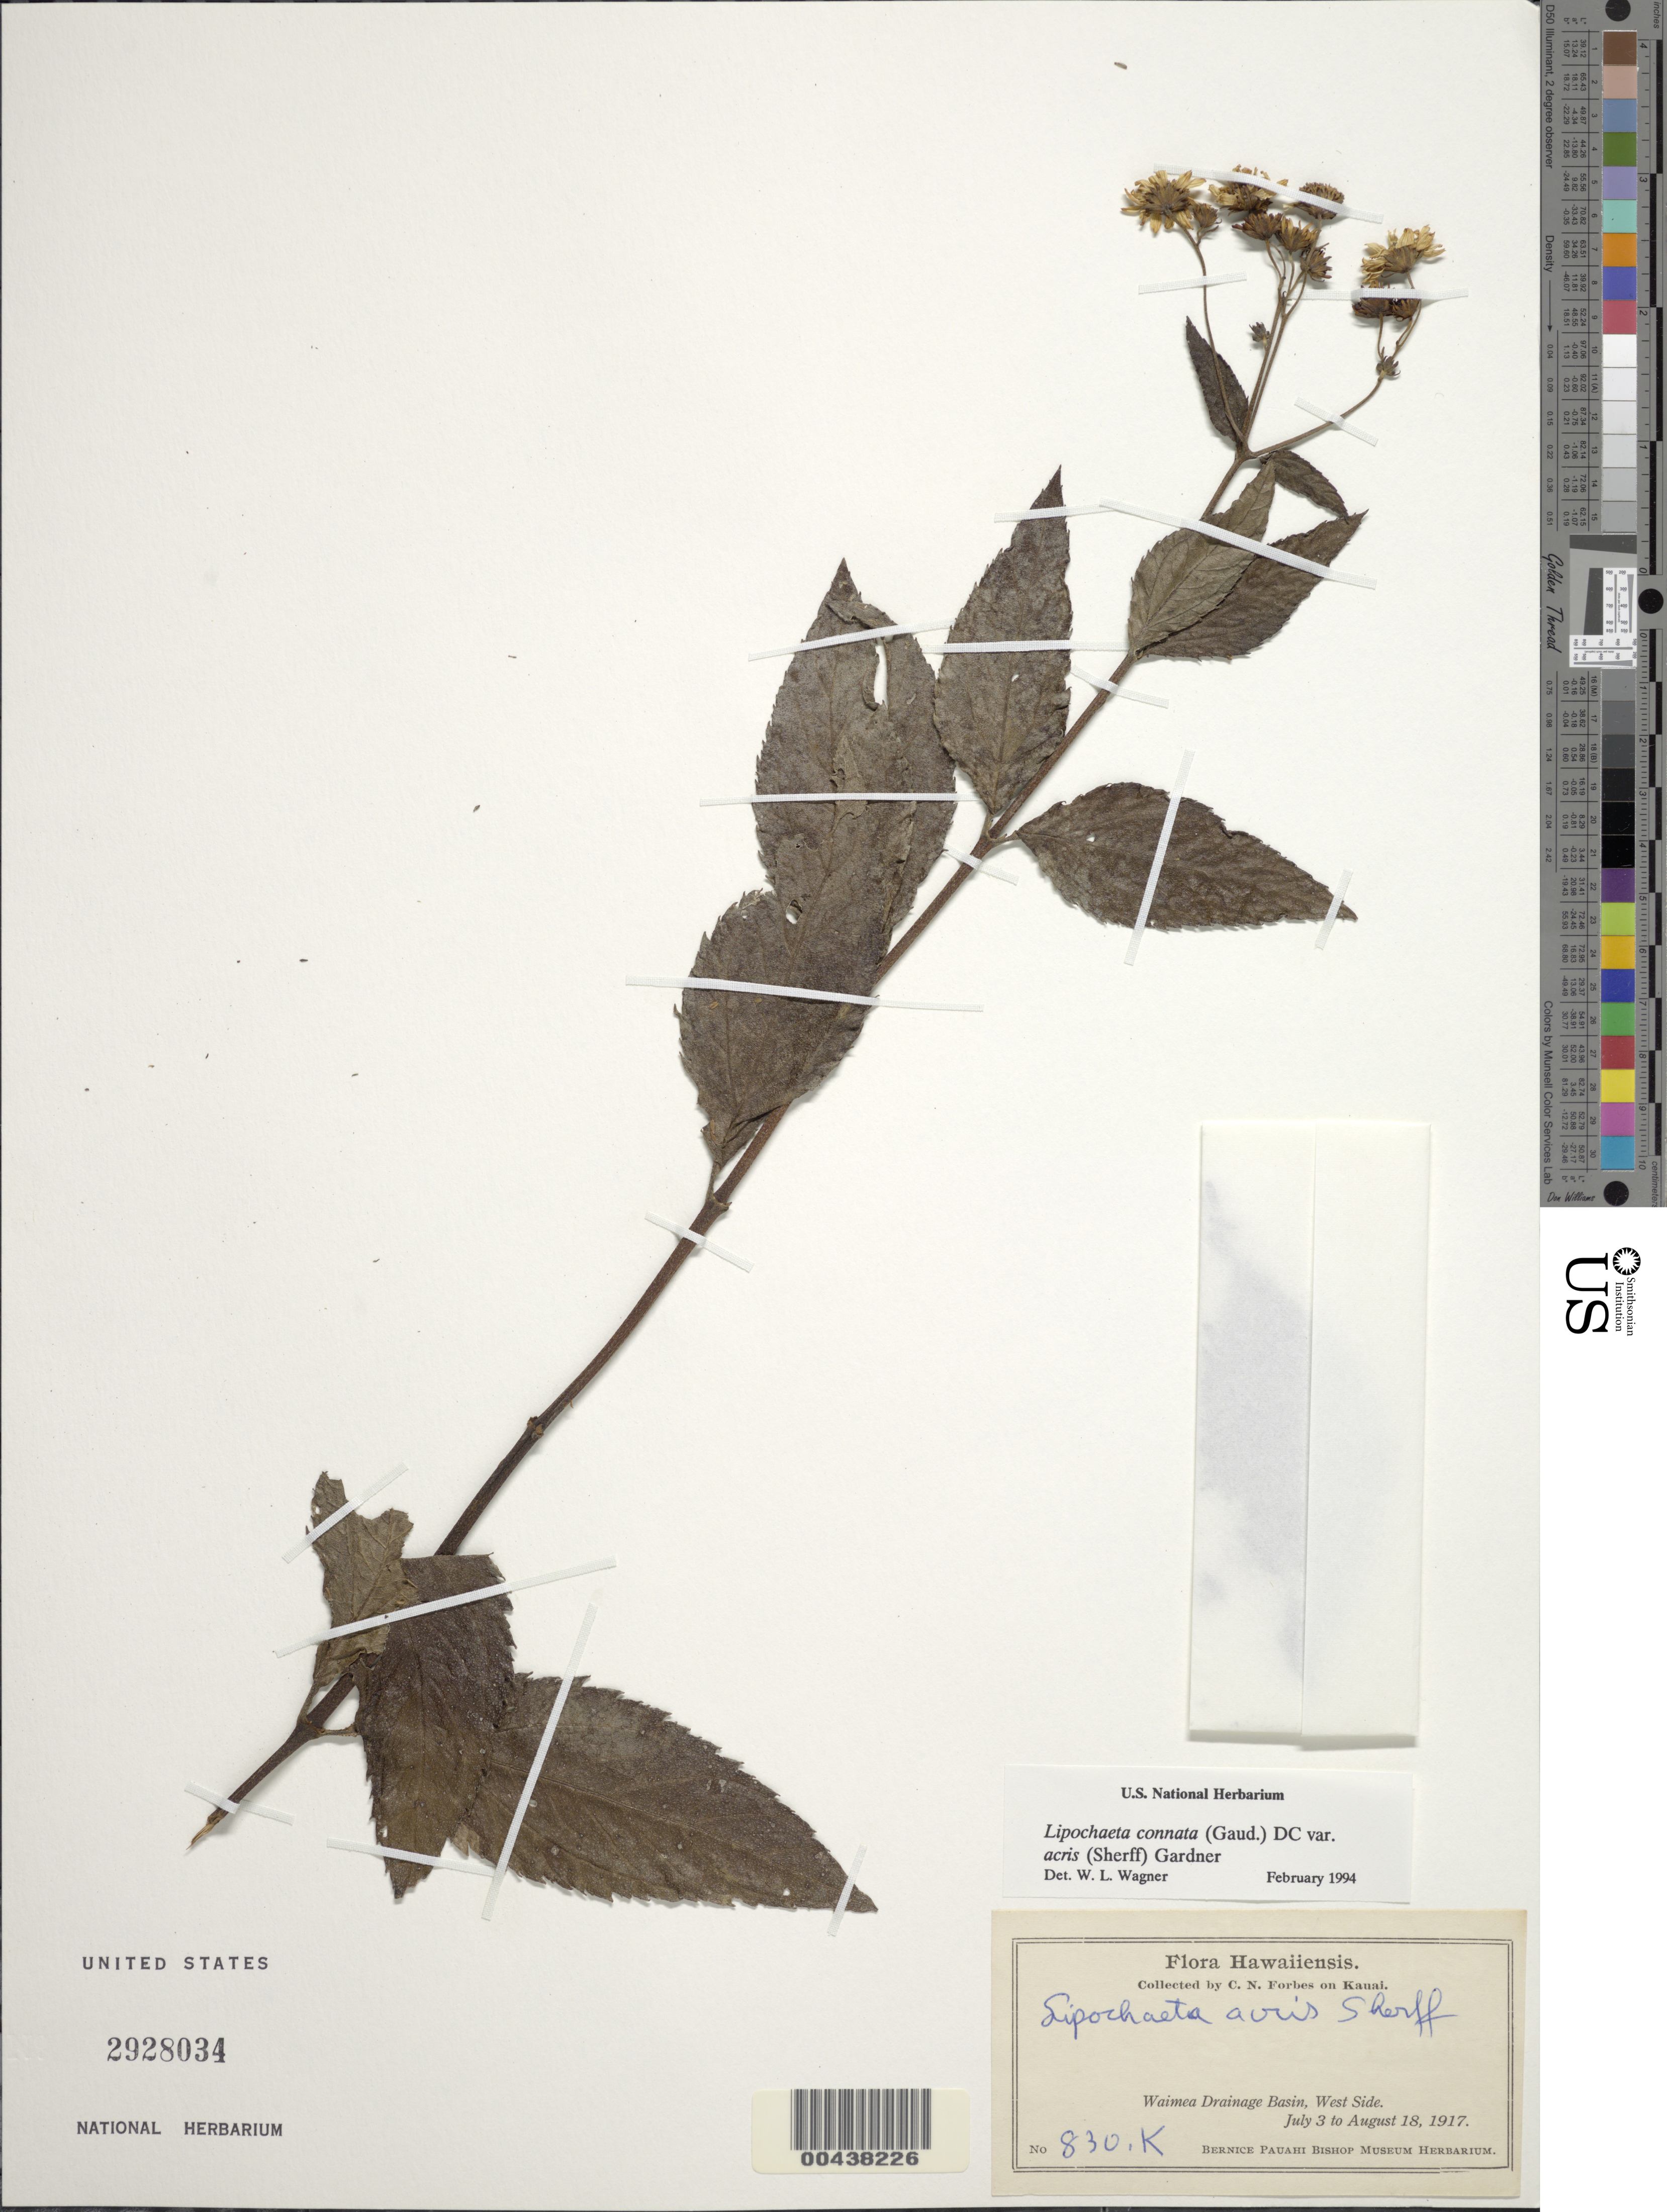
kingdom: Plantae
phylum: Tracheophyta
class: Magnoliopsida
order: Asterales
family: Asteraceae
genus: Lipochaeta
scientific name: Lipochaeta connata subsp. acris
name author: (Sherff) W.L. Wagner & H. Rob.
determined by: Wagner, W. L., (BOT), Smithsonian Institution - National Museum of Natural History (UNITED STATES)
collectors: C. N. Forbes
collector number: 830.K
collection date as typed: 3 Jul 1917 to 18 Aug 1917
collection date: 1917-07-03/1917-08-18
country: United States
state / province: Hawaii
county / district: Kauai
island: Kaua'i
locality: Waimea Drainage Basin, W side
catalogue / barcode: US 2928034